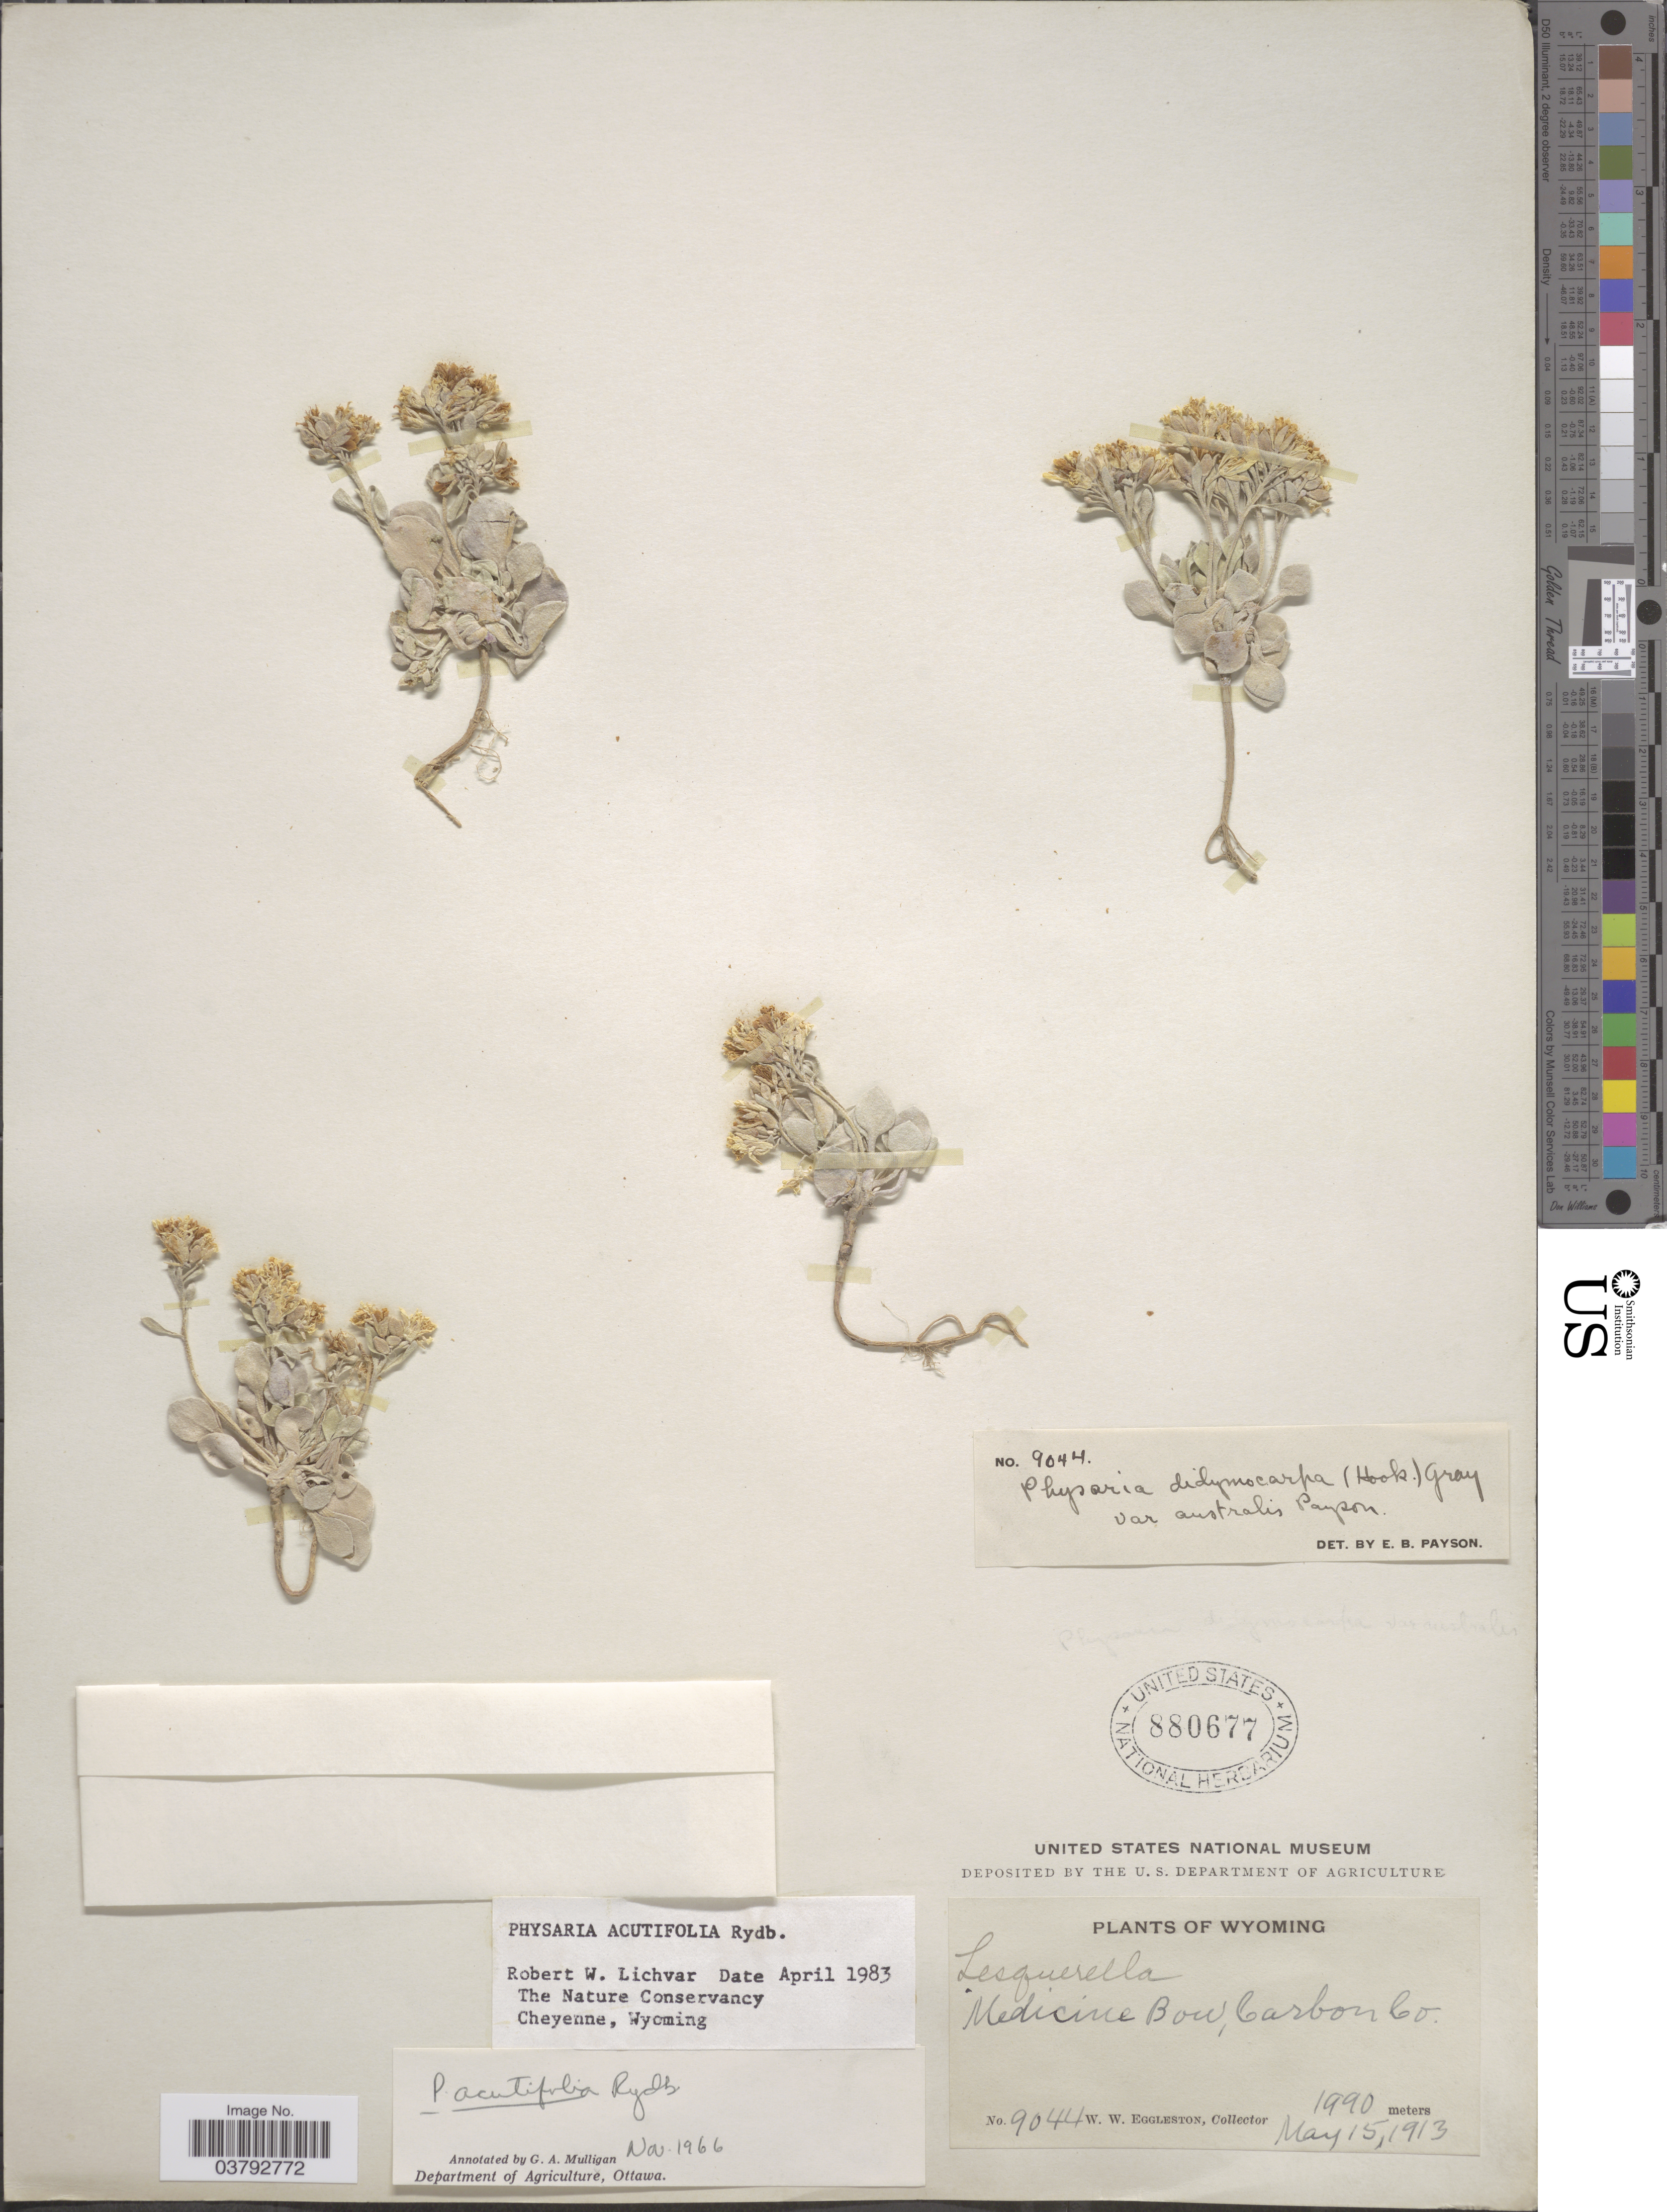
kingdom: Plantae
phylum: Tracheophyta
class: Magnoliopsida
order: Brassicales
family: Brassicaceae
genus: Physaria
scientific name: Physaria acutifolia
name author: Rydb.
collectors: W. W. Eggleston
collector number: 9044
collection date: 1913-05-15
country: United States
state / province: Wyoming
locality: Medicine Bow, Carbon Co.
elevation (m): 1990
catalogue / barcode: US 880677